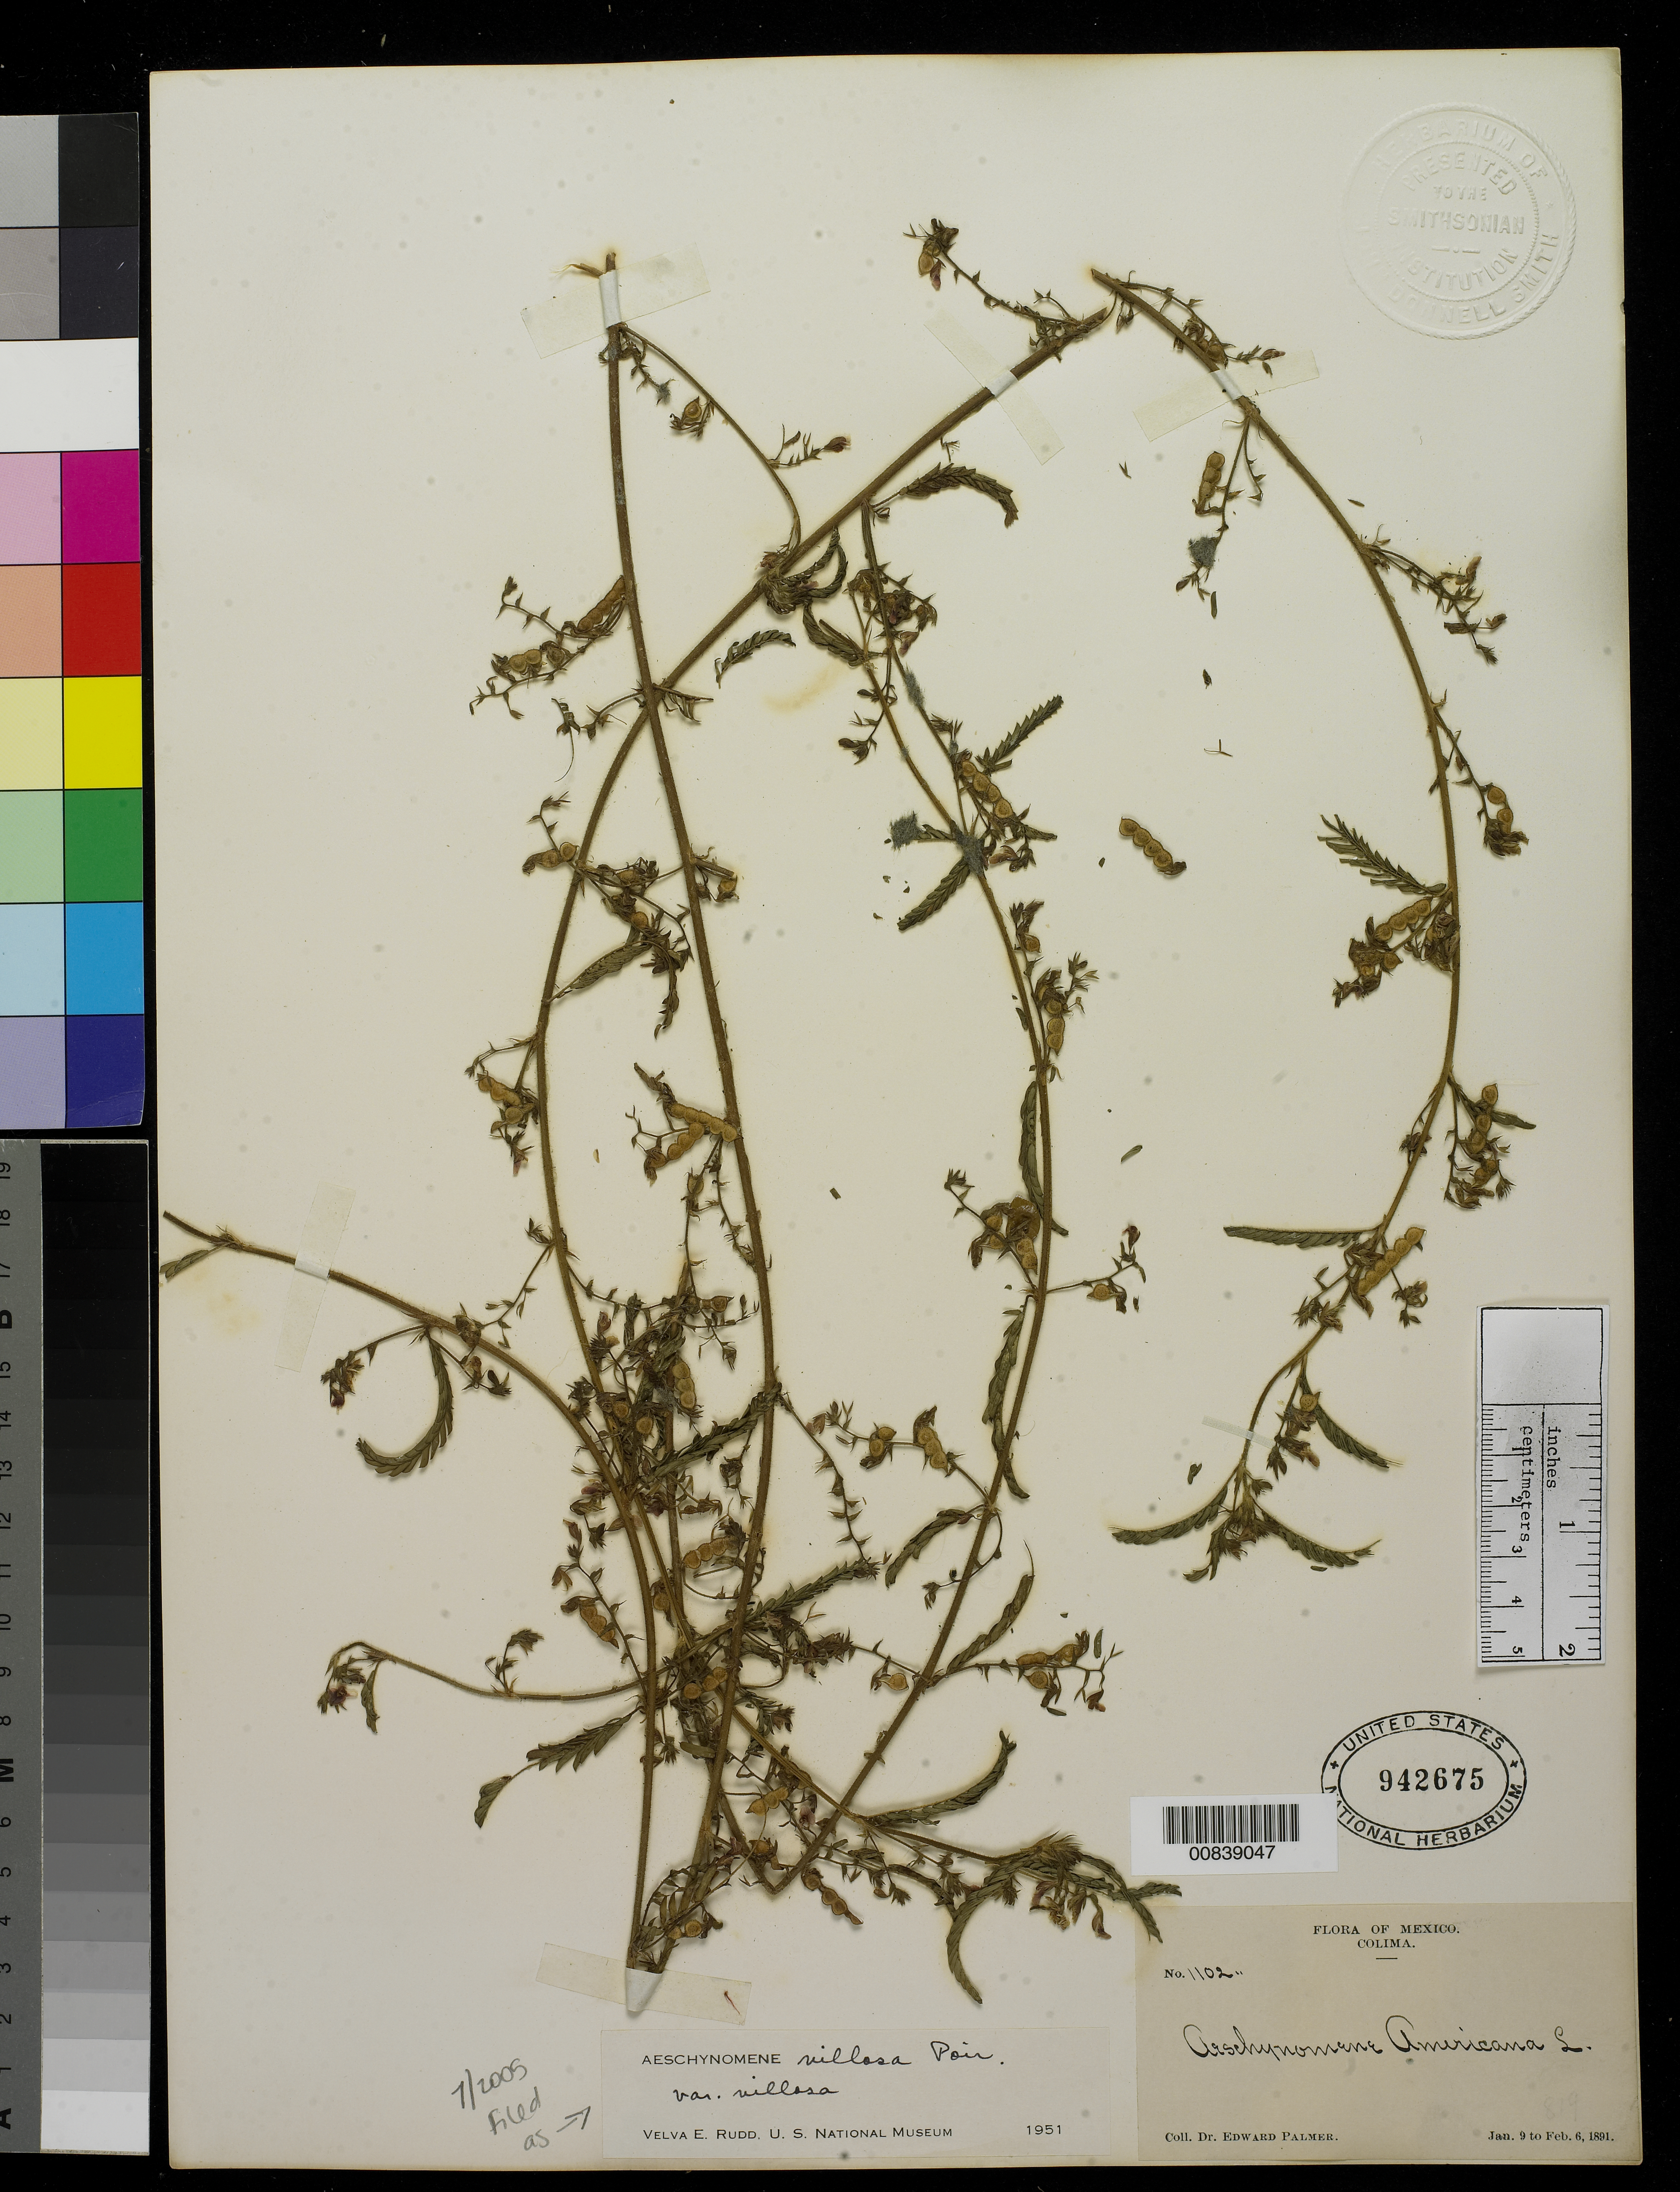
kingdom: Plantae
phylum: Tracheophyta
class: Magnoliopsida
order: Fabales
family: Fabaceae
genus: Aeschynomene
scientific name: Aeschynomene villosa var. villosa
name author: Poir.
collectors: E. Palmer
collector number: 1102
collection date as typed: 09 Jan 1891 to 06 Feb 1891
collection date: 1891-01-09/1891-02-06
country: Mexico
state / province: Colima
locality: Colima.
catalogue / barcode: US 942675